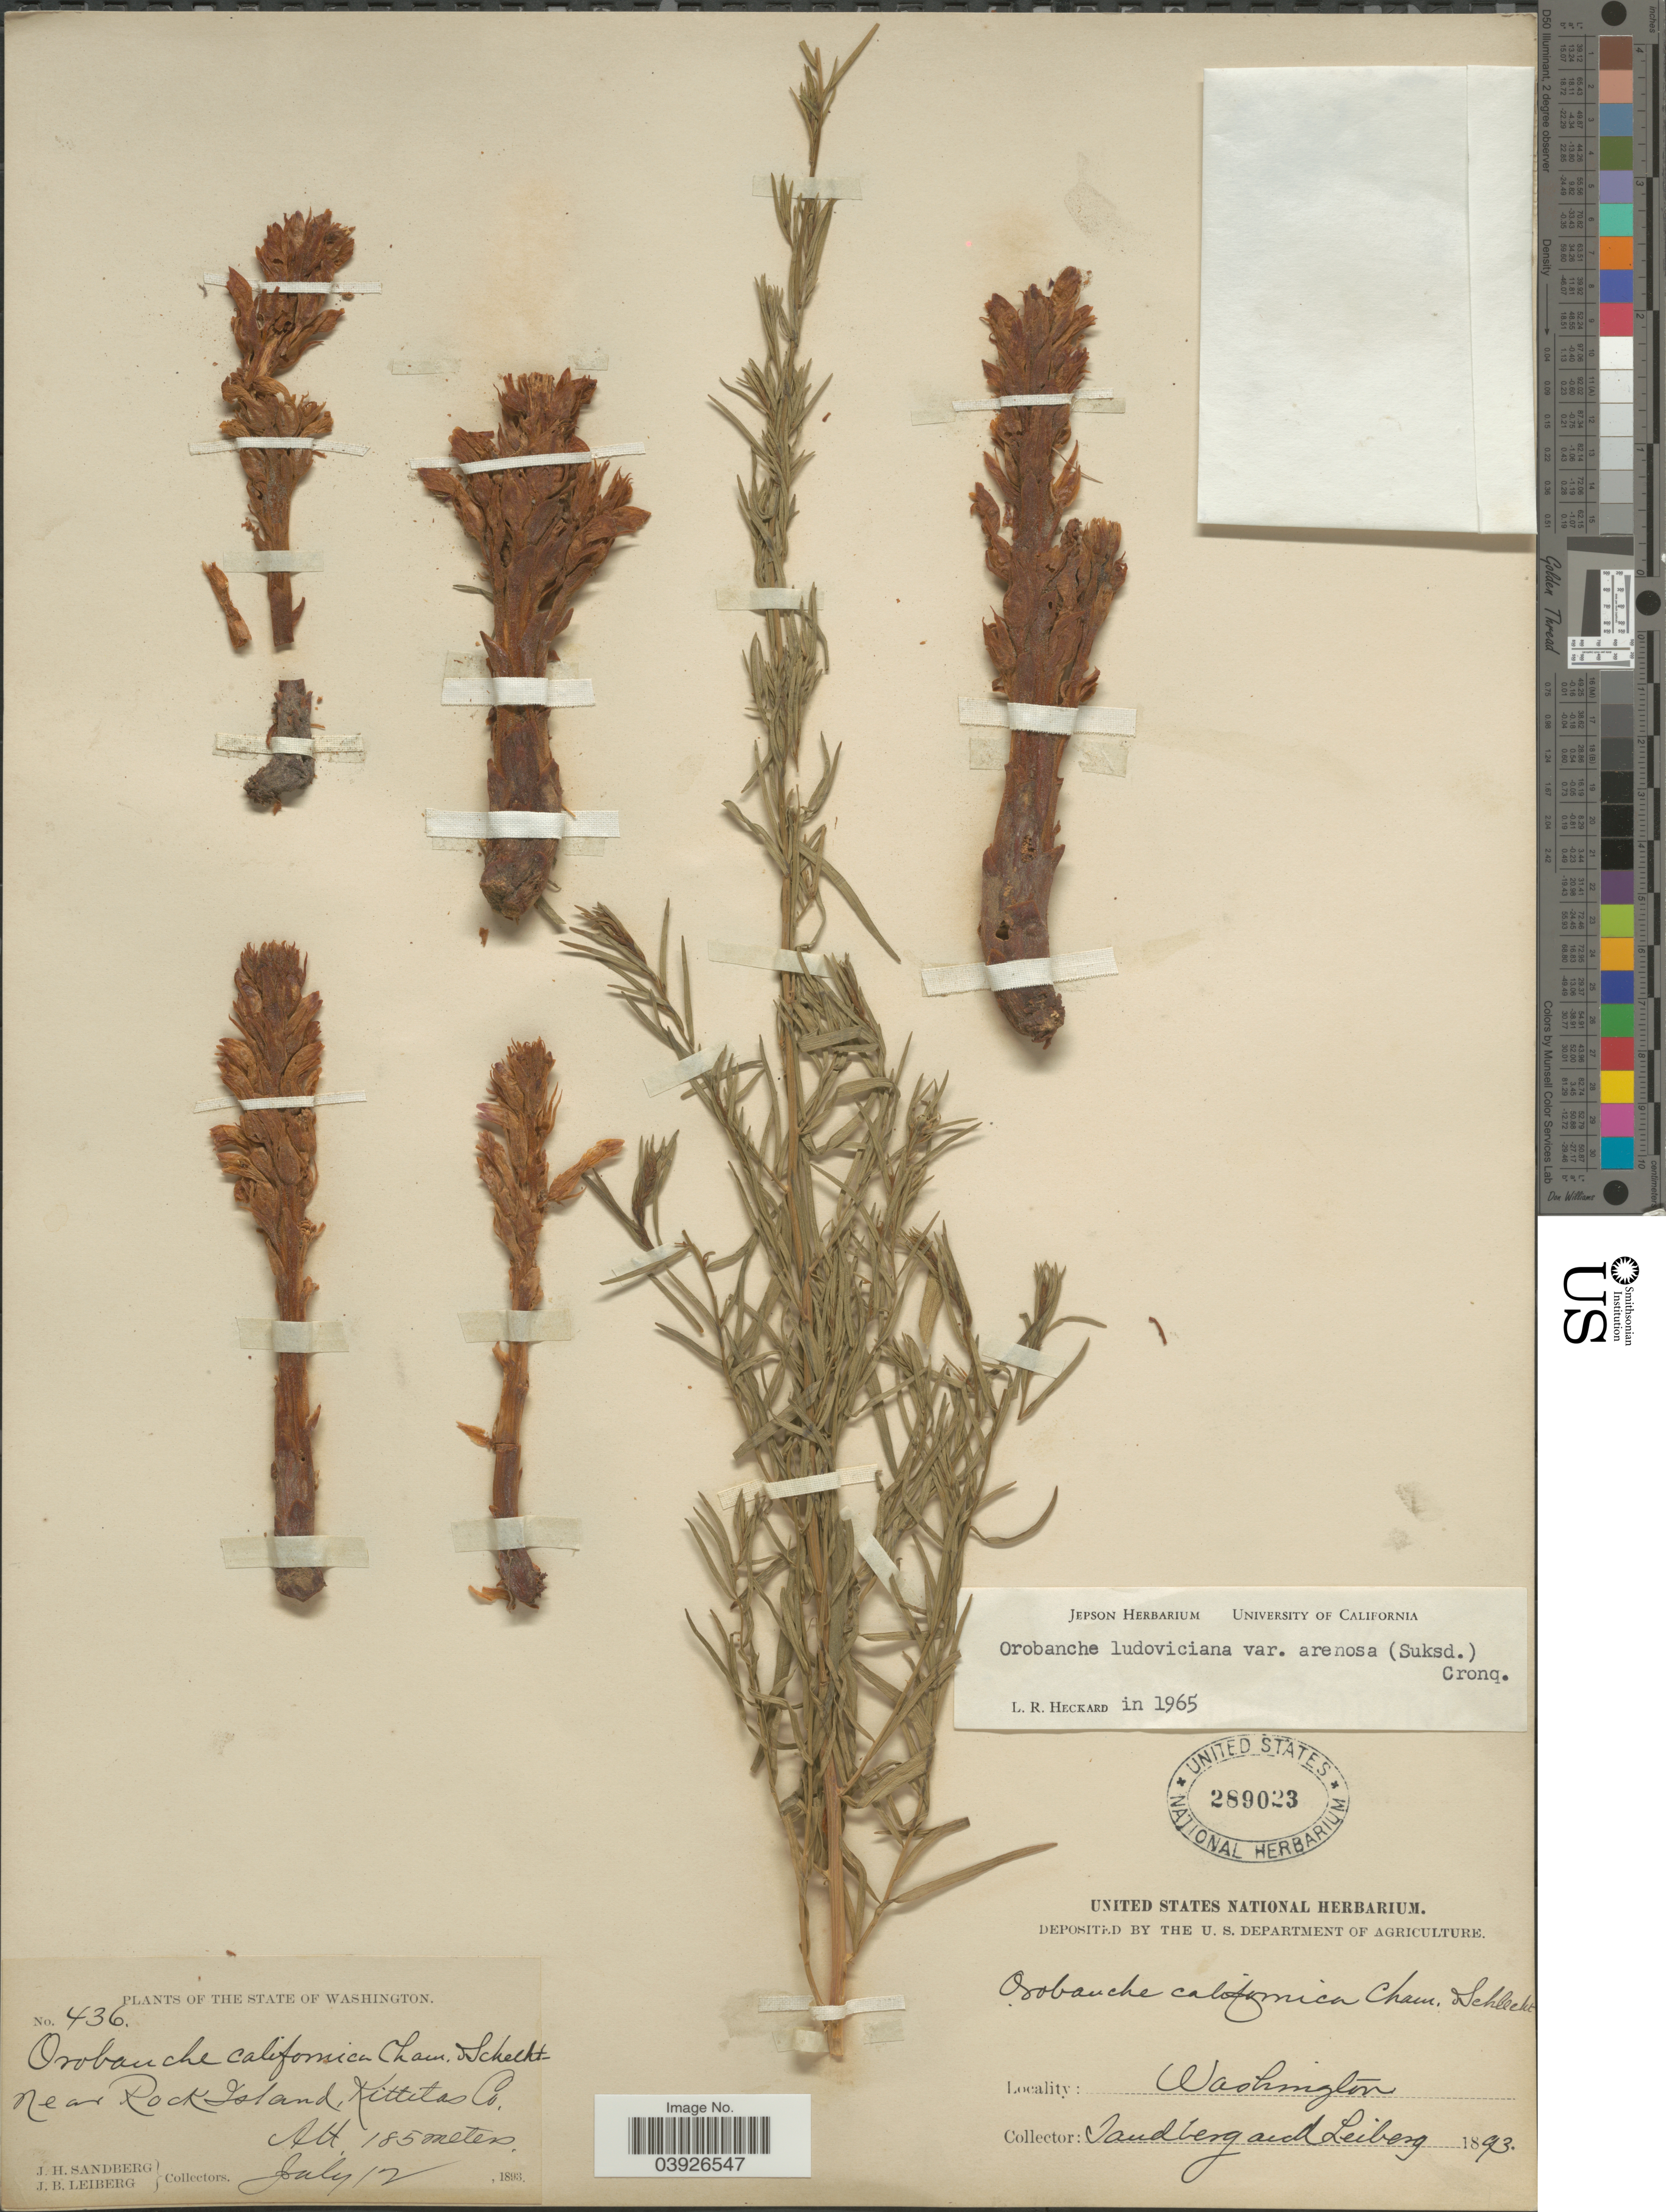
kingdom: Plantae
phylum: Tracheophyta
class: Magnoliopsida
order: Lamiales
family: Orobanchaceae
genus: Orobanche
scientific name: Orobanche ludoviciana var. arenosa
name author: (Suksd.) Cronquist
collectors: J. H. Sandberg & J. B. Leiberg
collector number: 436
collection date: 1893-07-12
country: United States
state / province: Washington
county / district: Kittitas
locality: Near Rock Island, Kittitas Co.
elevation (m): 185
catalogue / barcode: US 289023